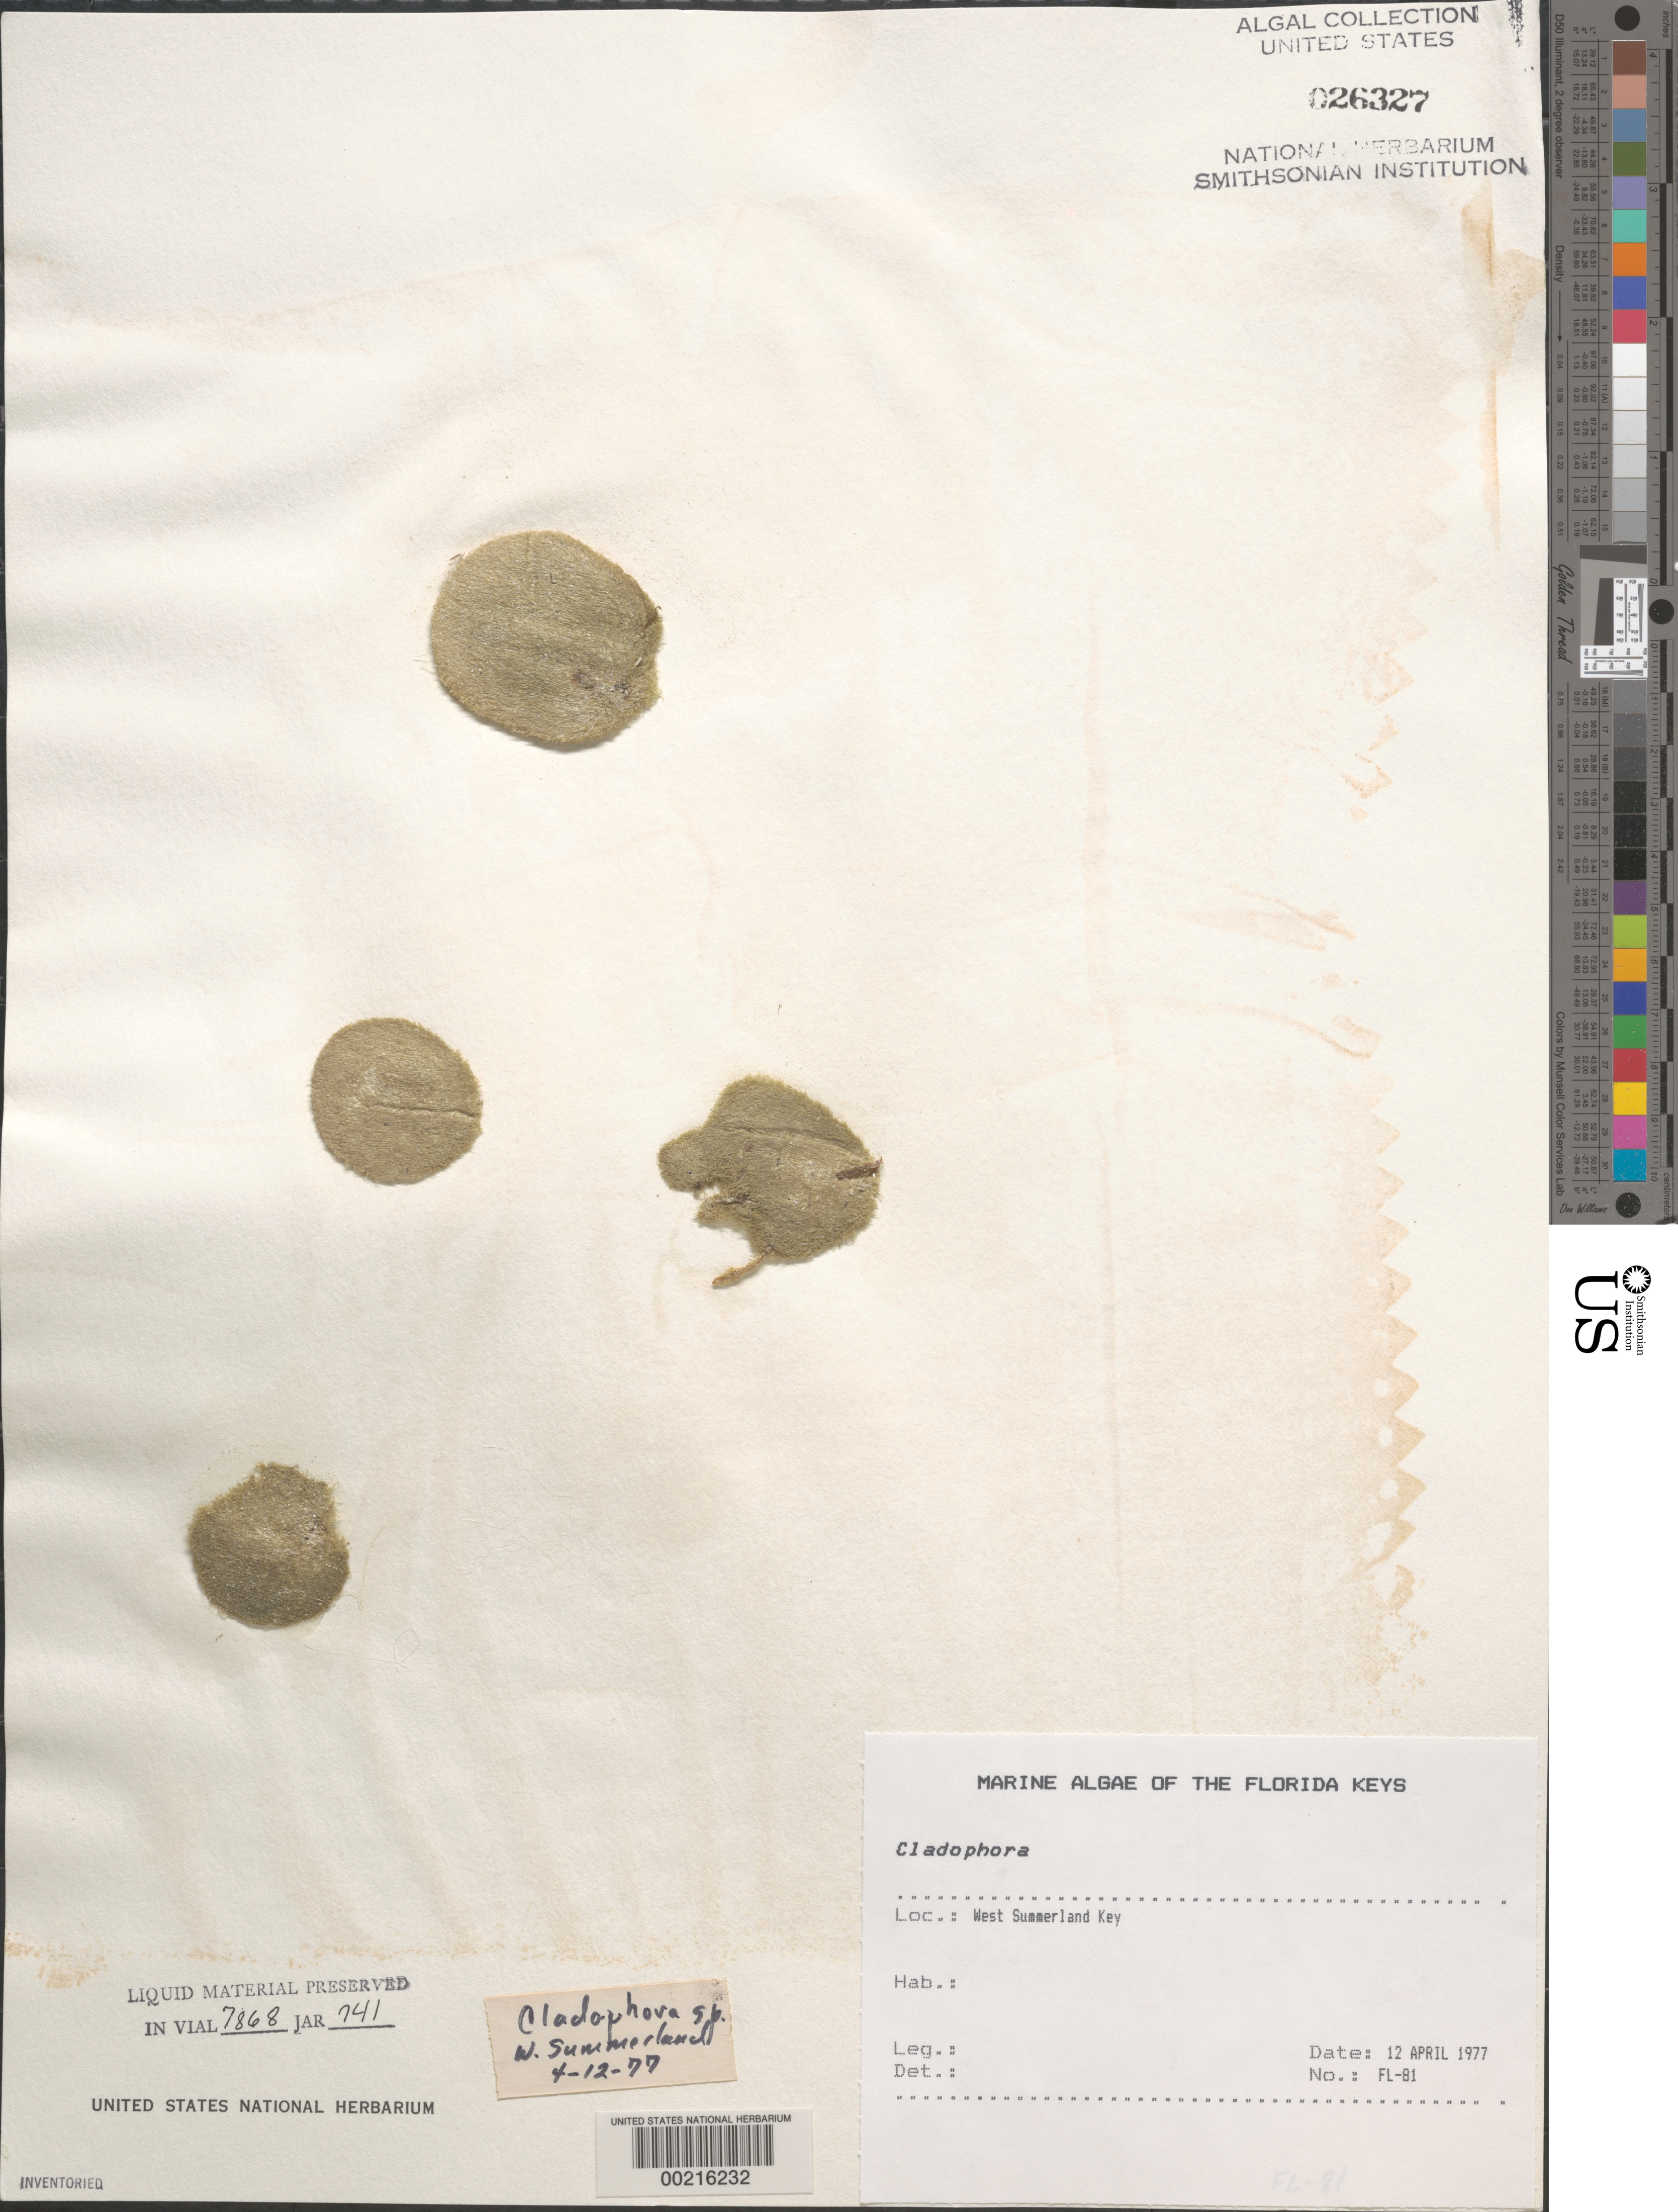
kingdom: Plantae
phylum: Chlorophyta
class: Ulvophyceae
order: Cladophorales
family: Cladophoraceae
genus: Cladophora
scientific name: Cladophora sp.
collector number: FL-81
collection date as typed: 12 Apr 1977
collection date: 1977-04-12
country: United States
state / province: Florida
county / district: Monroe County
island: West Summerland Key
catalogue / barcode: US 26327